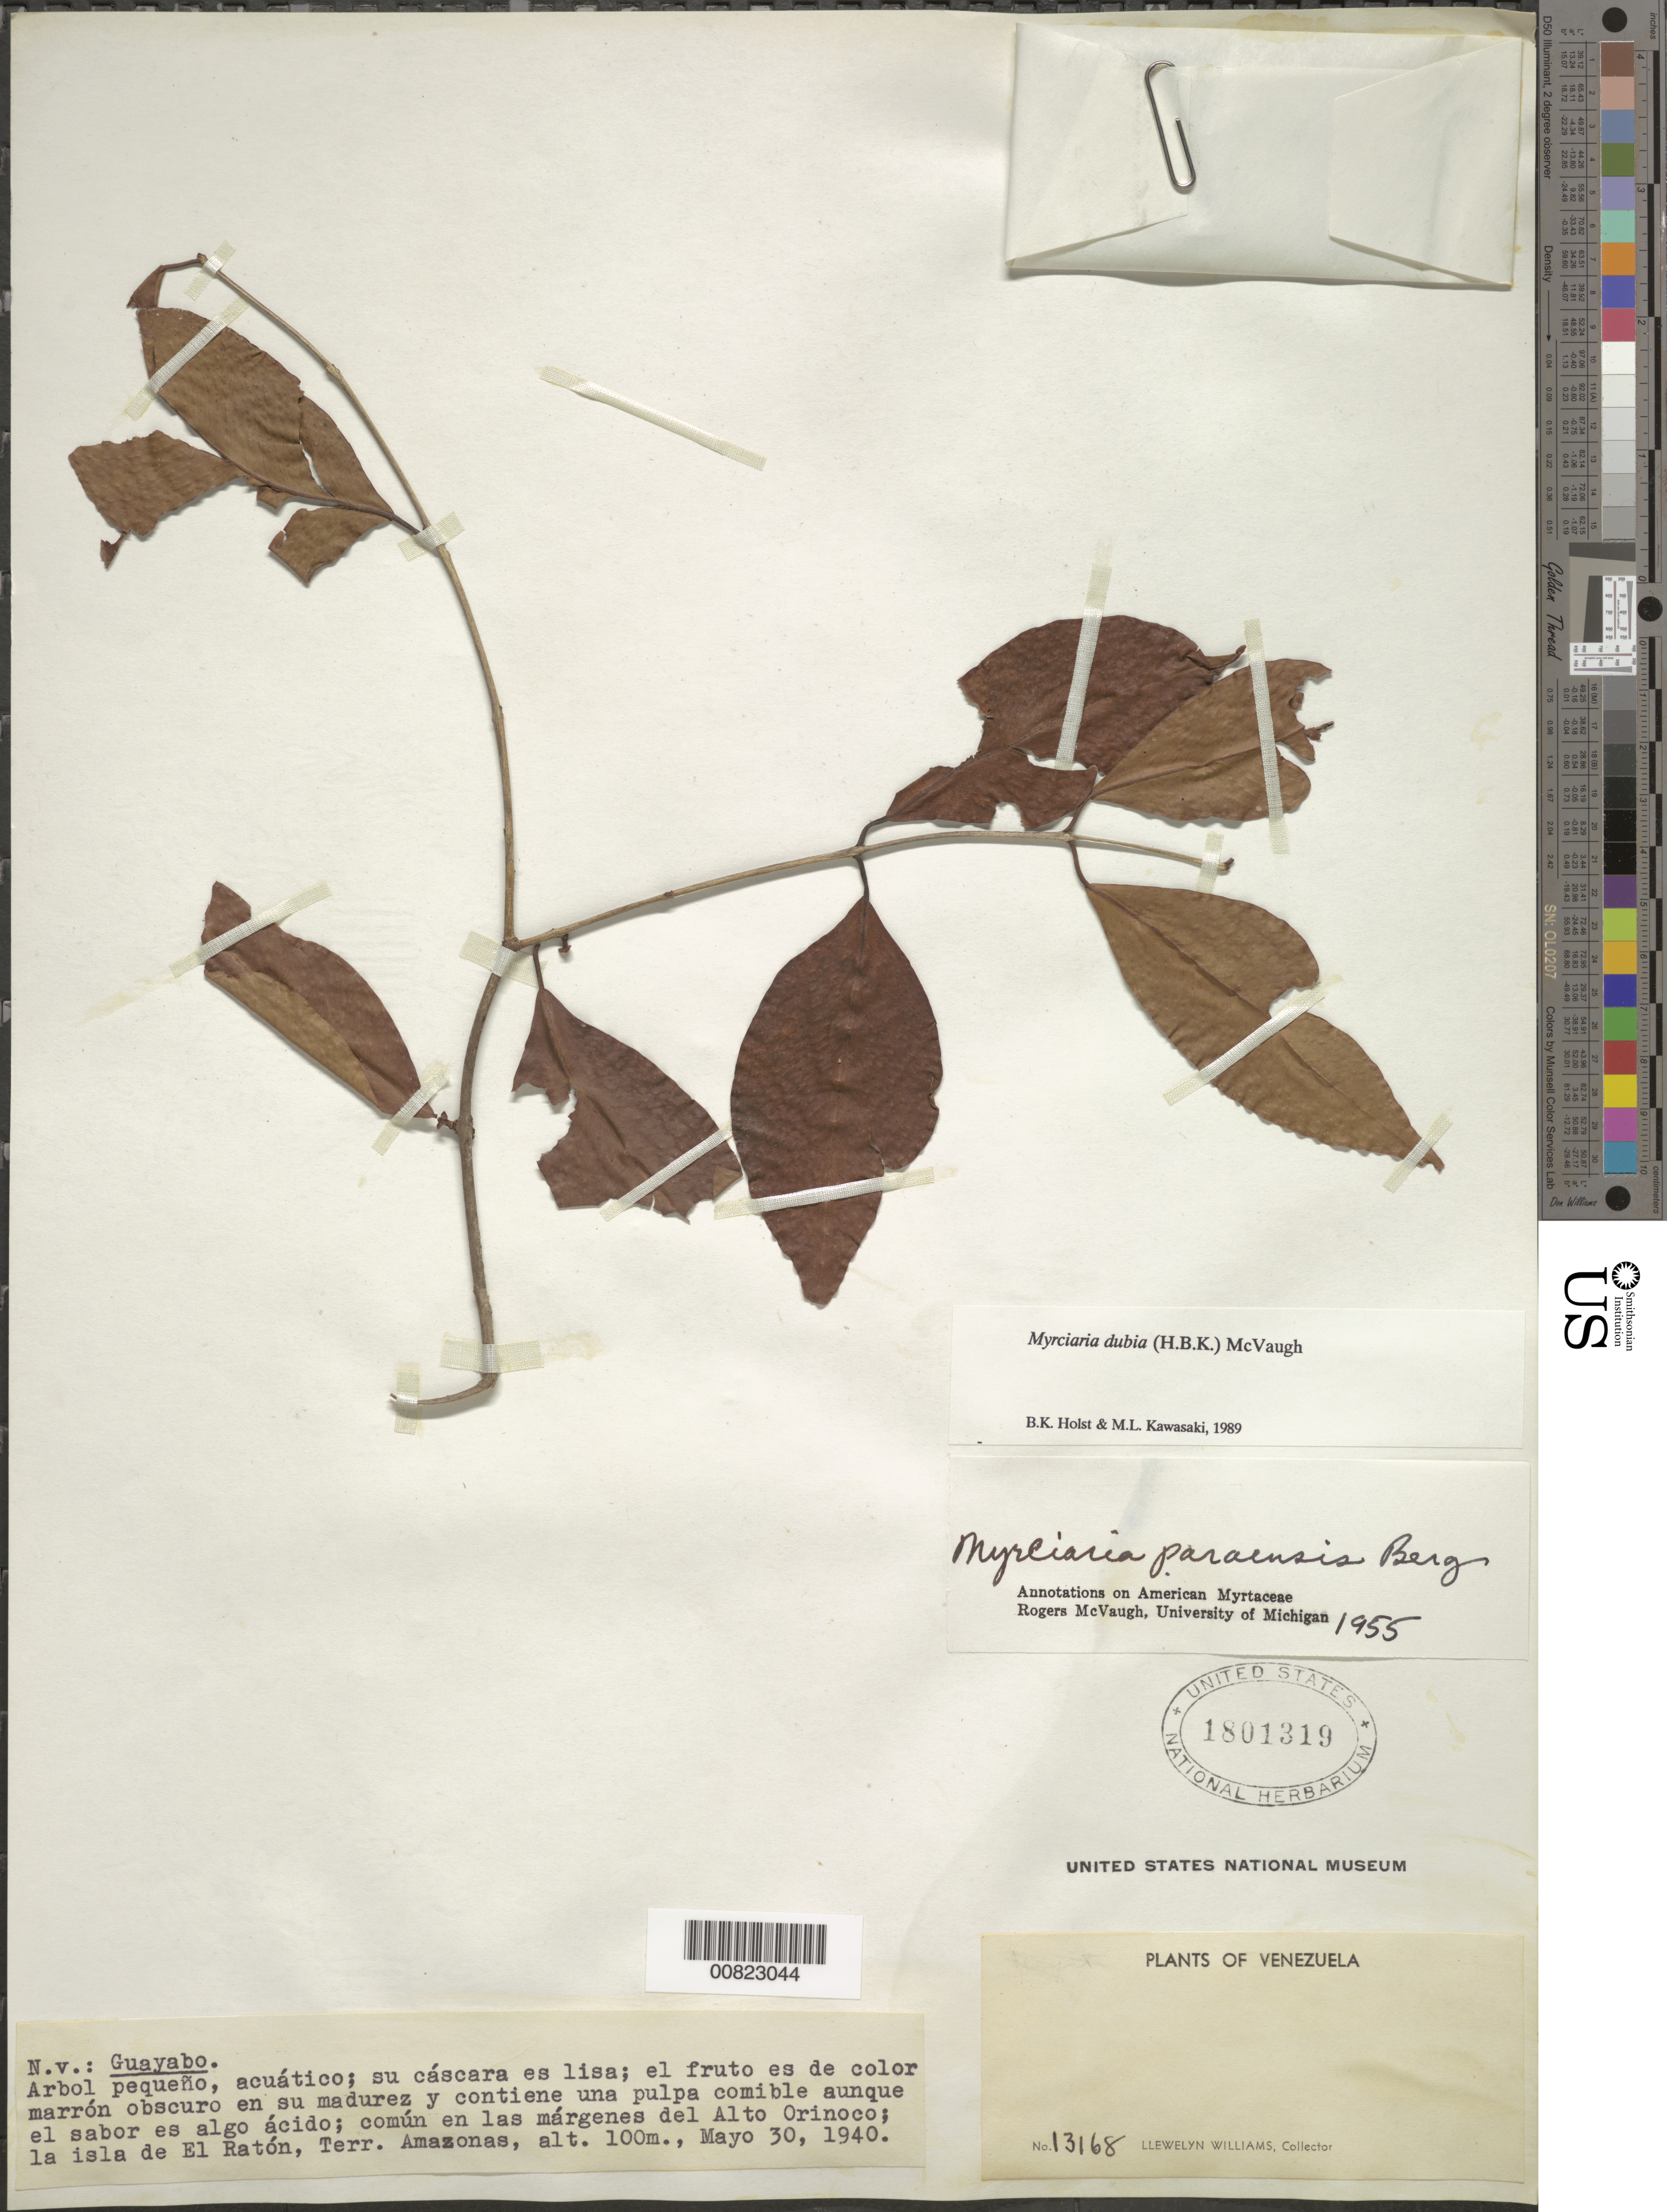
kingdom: Plantae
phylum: Tracheophyta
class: Magnoliopsida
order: Myrtales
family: Myrtaceae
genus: Myrciaria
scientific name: Myrciaria dubia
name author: (Kunth) McVaugh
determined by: Holst, Bruce K.; Kawasaki, María L.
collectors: Ll. Williams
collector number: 13168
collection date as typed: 30-May-40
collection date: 1940-05-30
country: Venezuela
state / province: Amazonas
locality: Isla de El Ratón, Alto Orinoco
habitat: Riverbank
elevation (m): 100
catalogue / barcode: US 1801319